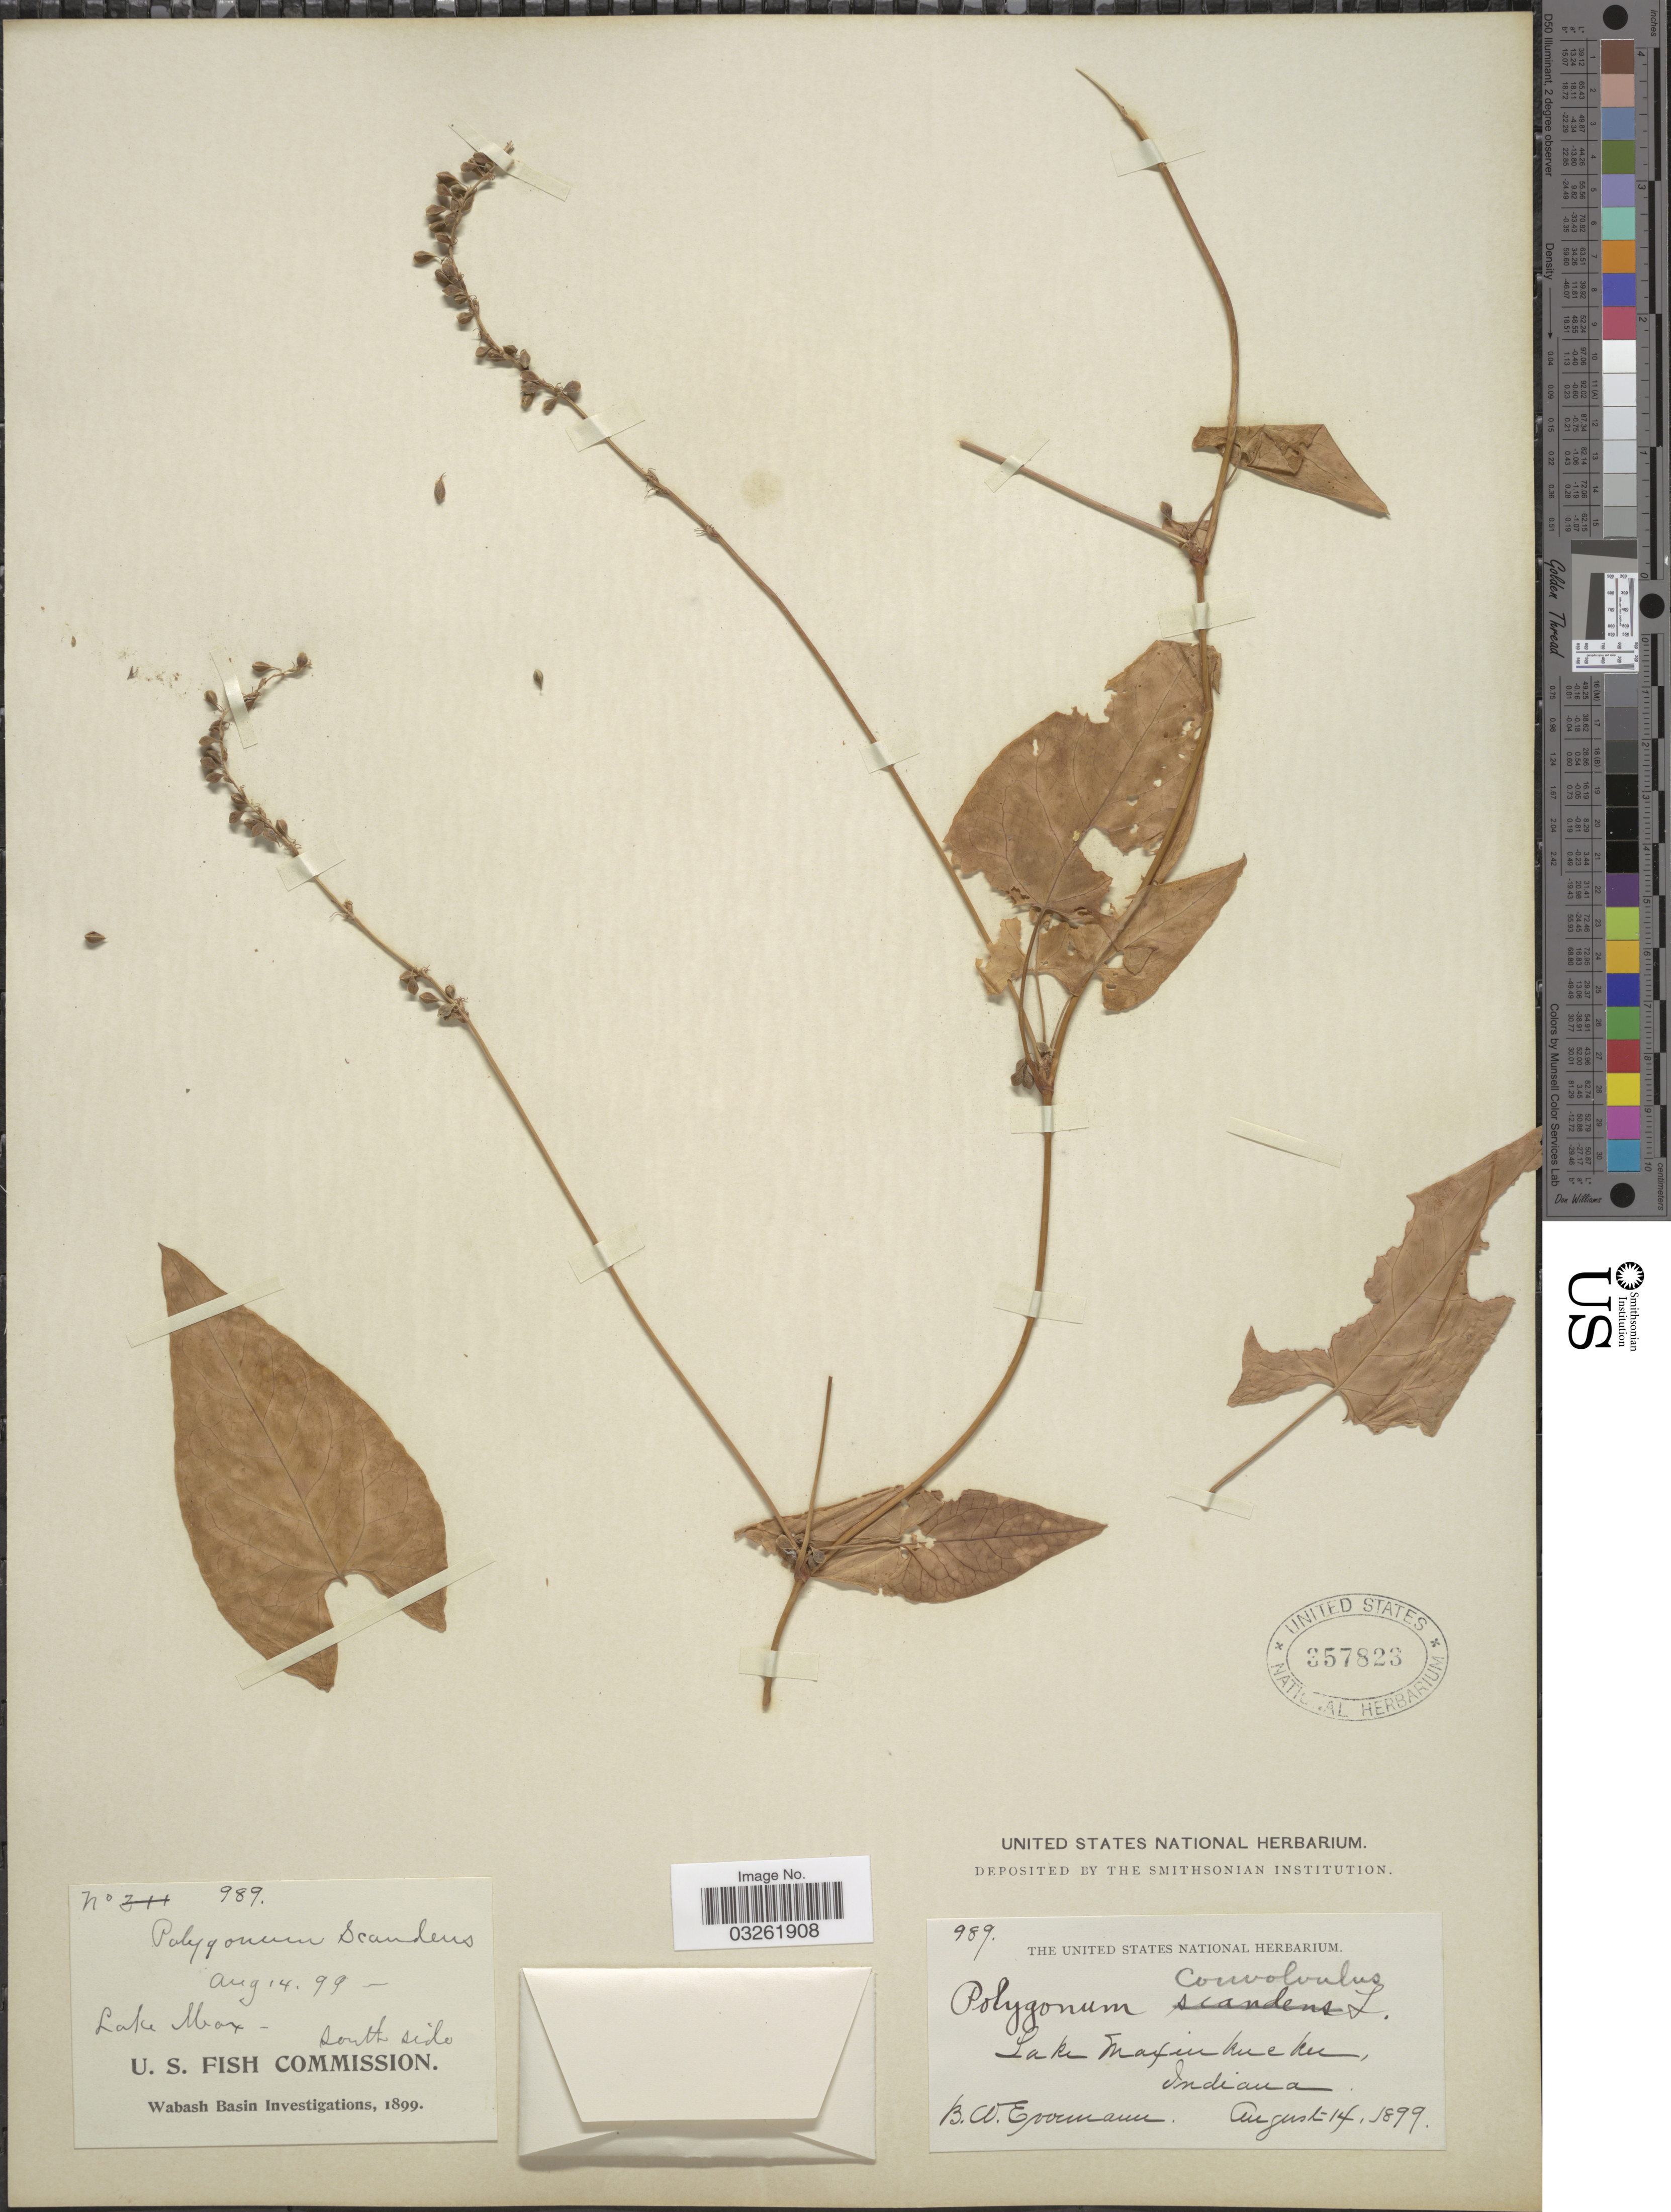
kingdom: Plantae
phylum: Tracheophyta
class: Magnoliopsida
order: Caryophyllales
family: Polygonaceae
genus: Fallopia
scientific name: Fallopia convolvulus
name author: (L.) Á. Löve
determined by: Strong, M. T., (US), Smithsonian Institution - National Museum of Natural History (UNITED STATES)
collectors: B. W. Evermann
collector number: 989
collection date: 1899-08-14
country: United States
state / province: Indiana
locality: Lake Maxikuckee.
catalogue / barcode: US 357823